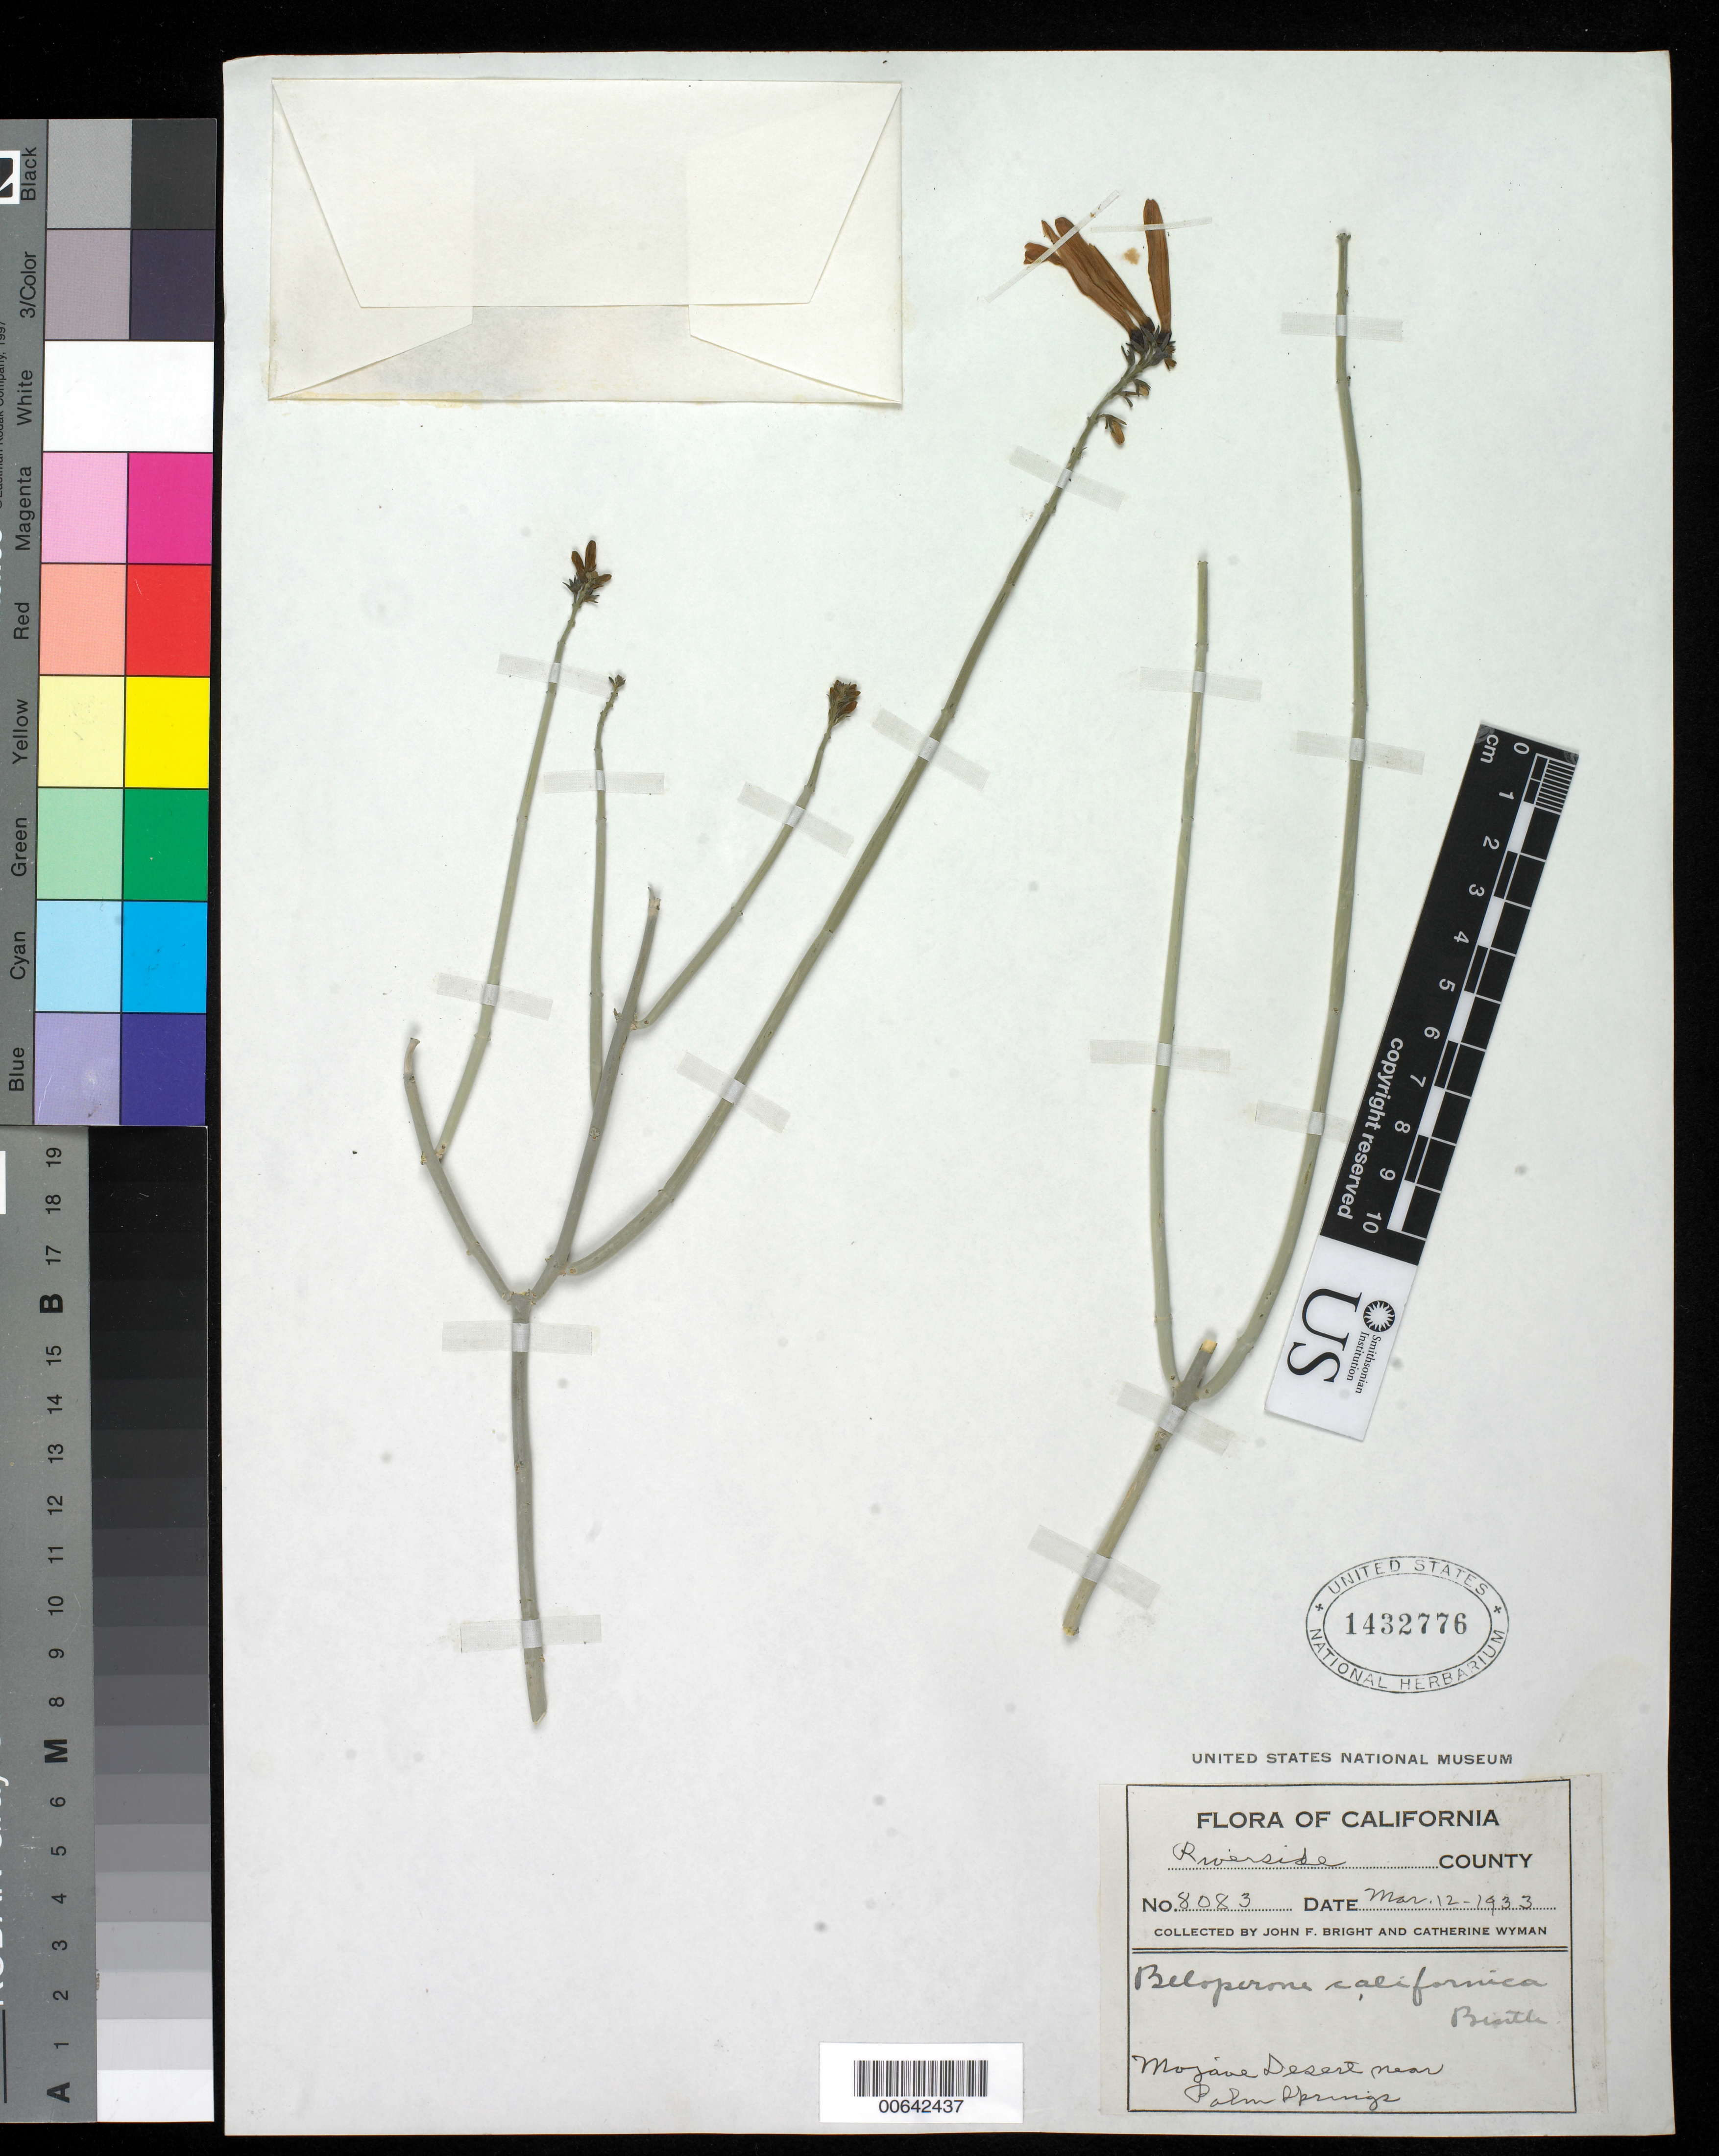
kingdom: Plantae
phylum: Tracheophyta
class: Magnoliopsida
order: Lamiales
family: Acanthaceae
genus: Beloperone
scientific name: Beloperone californica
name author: Benth.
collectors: J. Bright & C. Wyman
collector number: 8083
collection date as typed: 12 Mar 1933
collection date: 1933-03-12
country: United States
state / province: California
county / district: Riverside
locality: Mojave Desert near Palm Springs.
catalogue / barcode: US 1432776